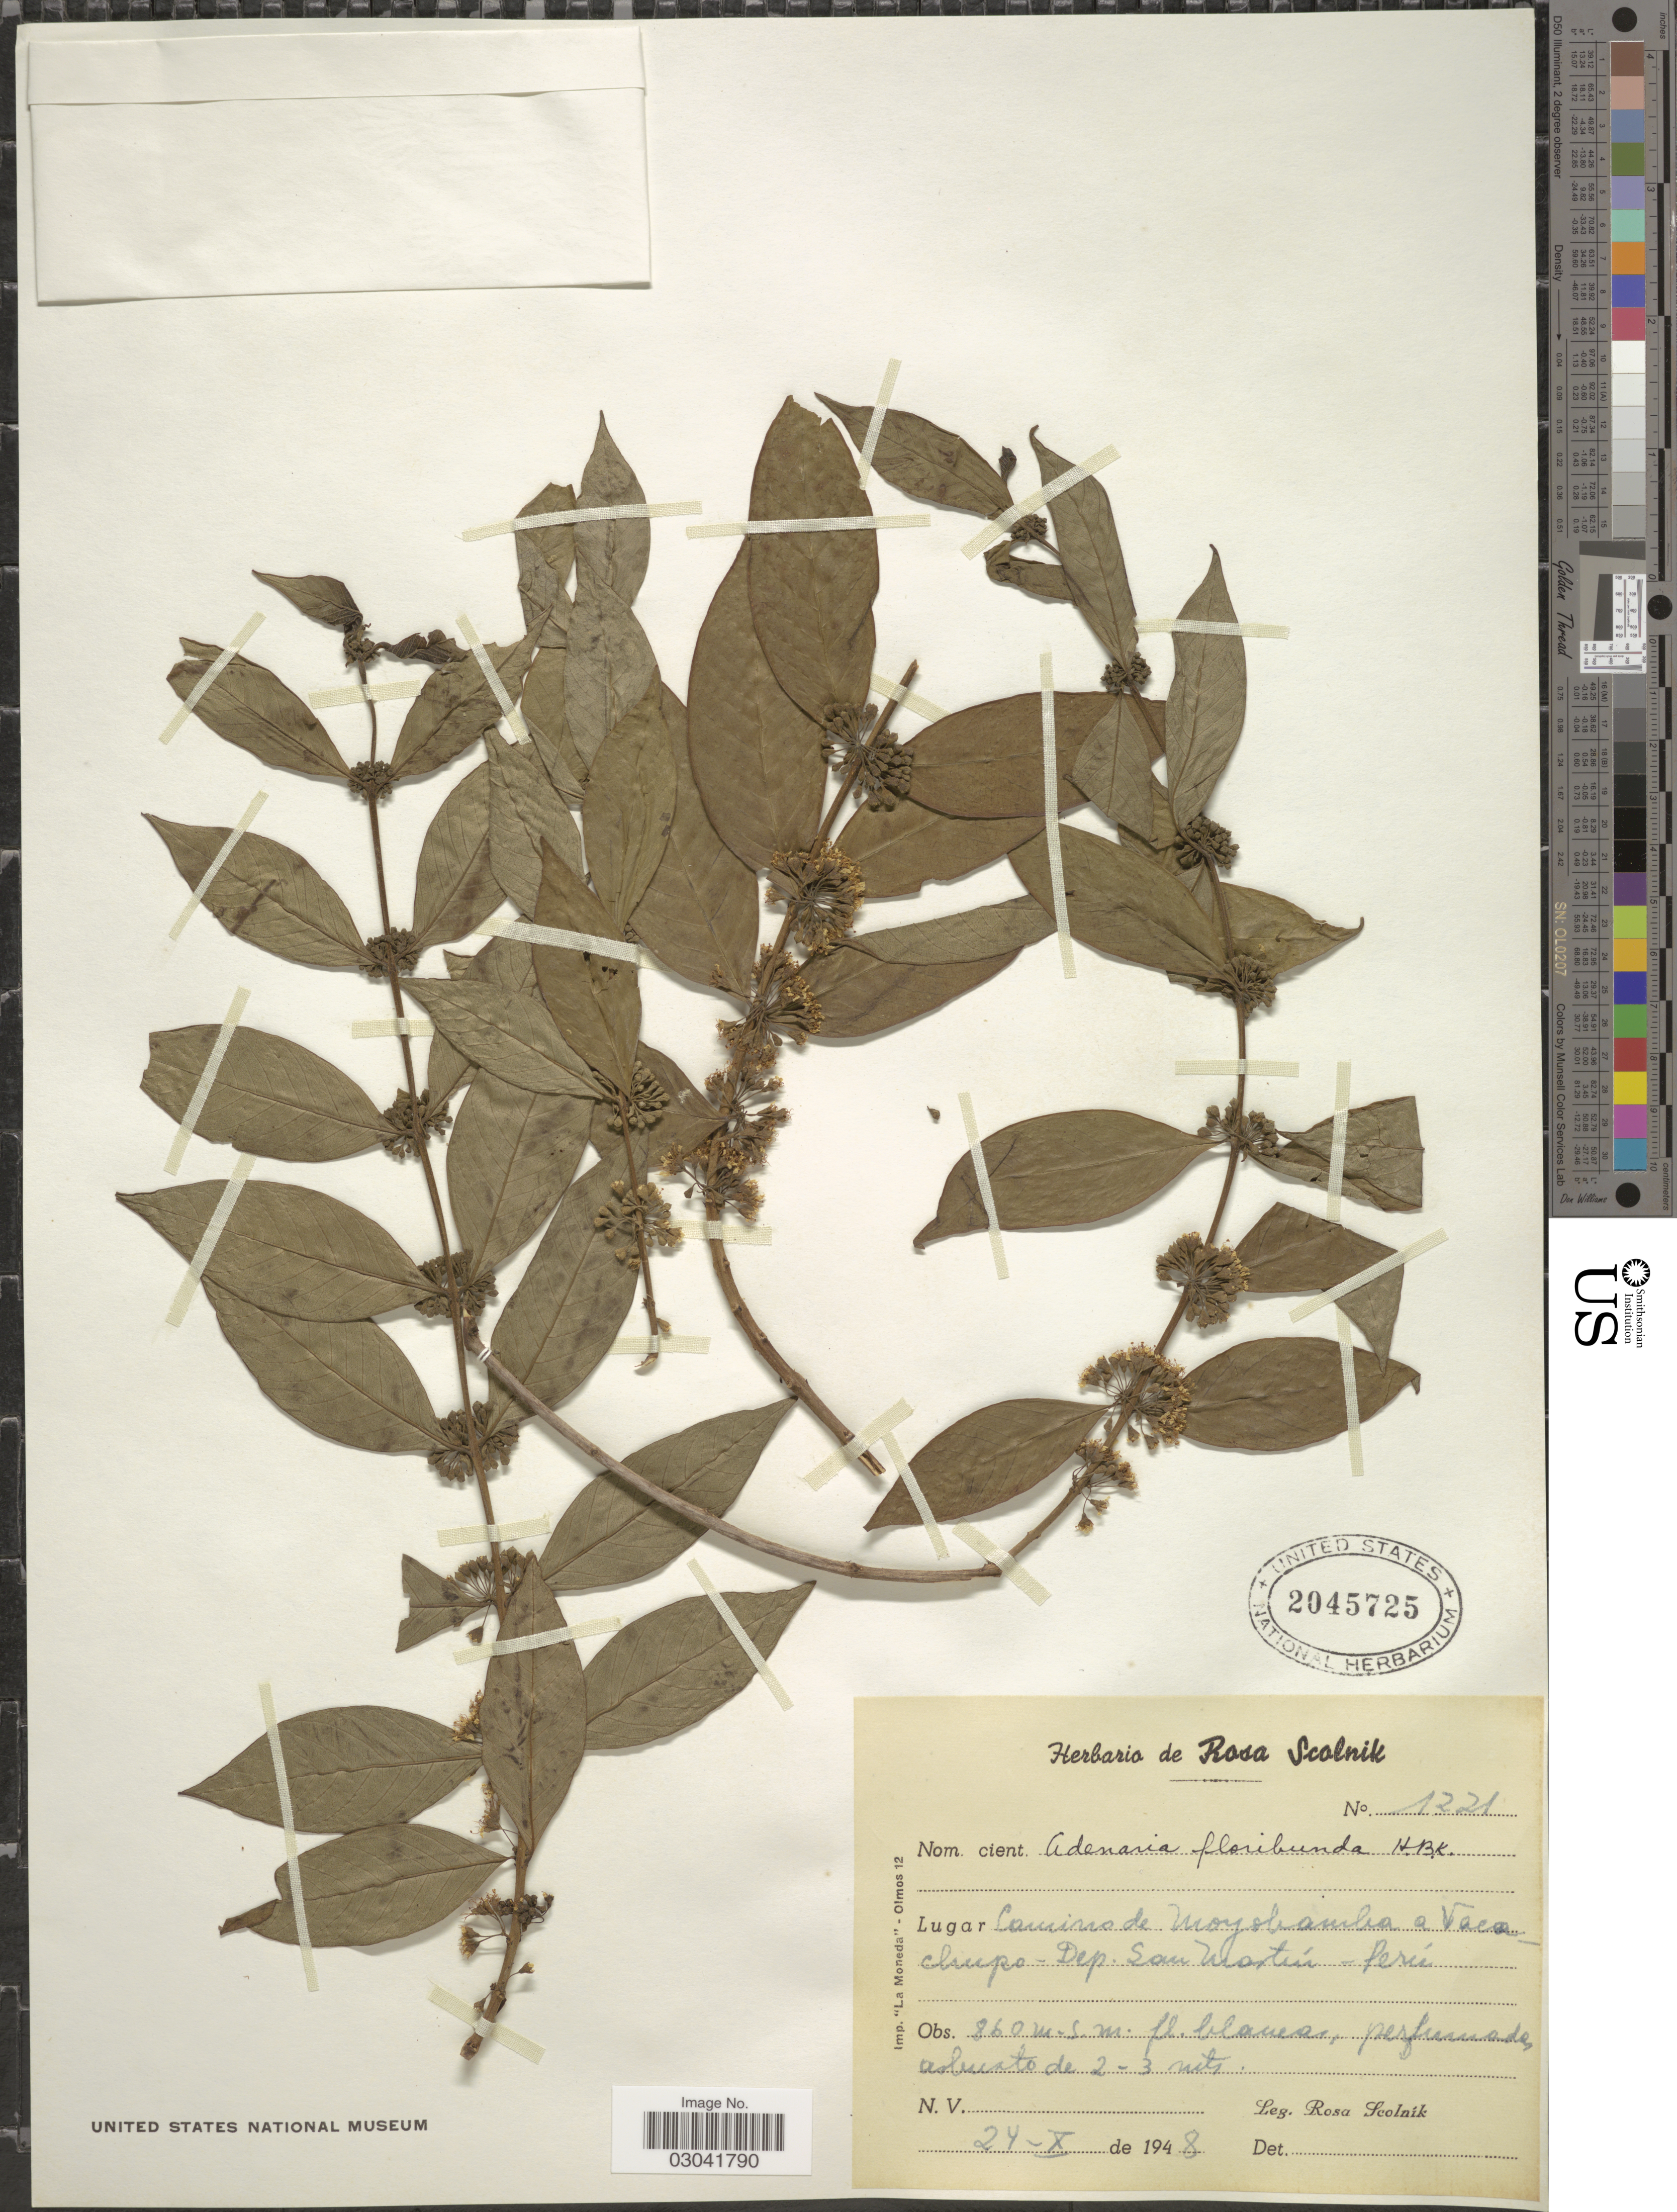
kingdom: Plantae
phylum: Tracheophyta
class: Magnoliopsida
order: Myrtales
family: Lythraceae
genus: Adenaria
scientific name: Adenaria floribunda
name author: Kunth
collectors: R. Scolnik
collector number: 1221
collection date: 1948-10-24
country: Peru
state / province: San Martín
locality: Camino de Moyobamba a Vacachupa - Dep. San Martín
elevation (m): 860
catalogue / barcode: US 2045725